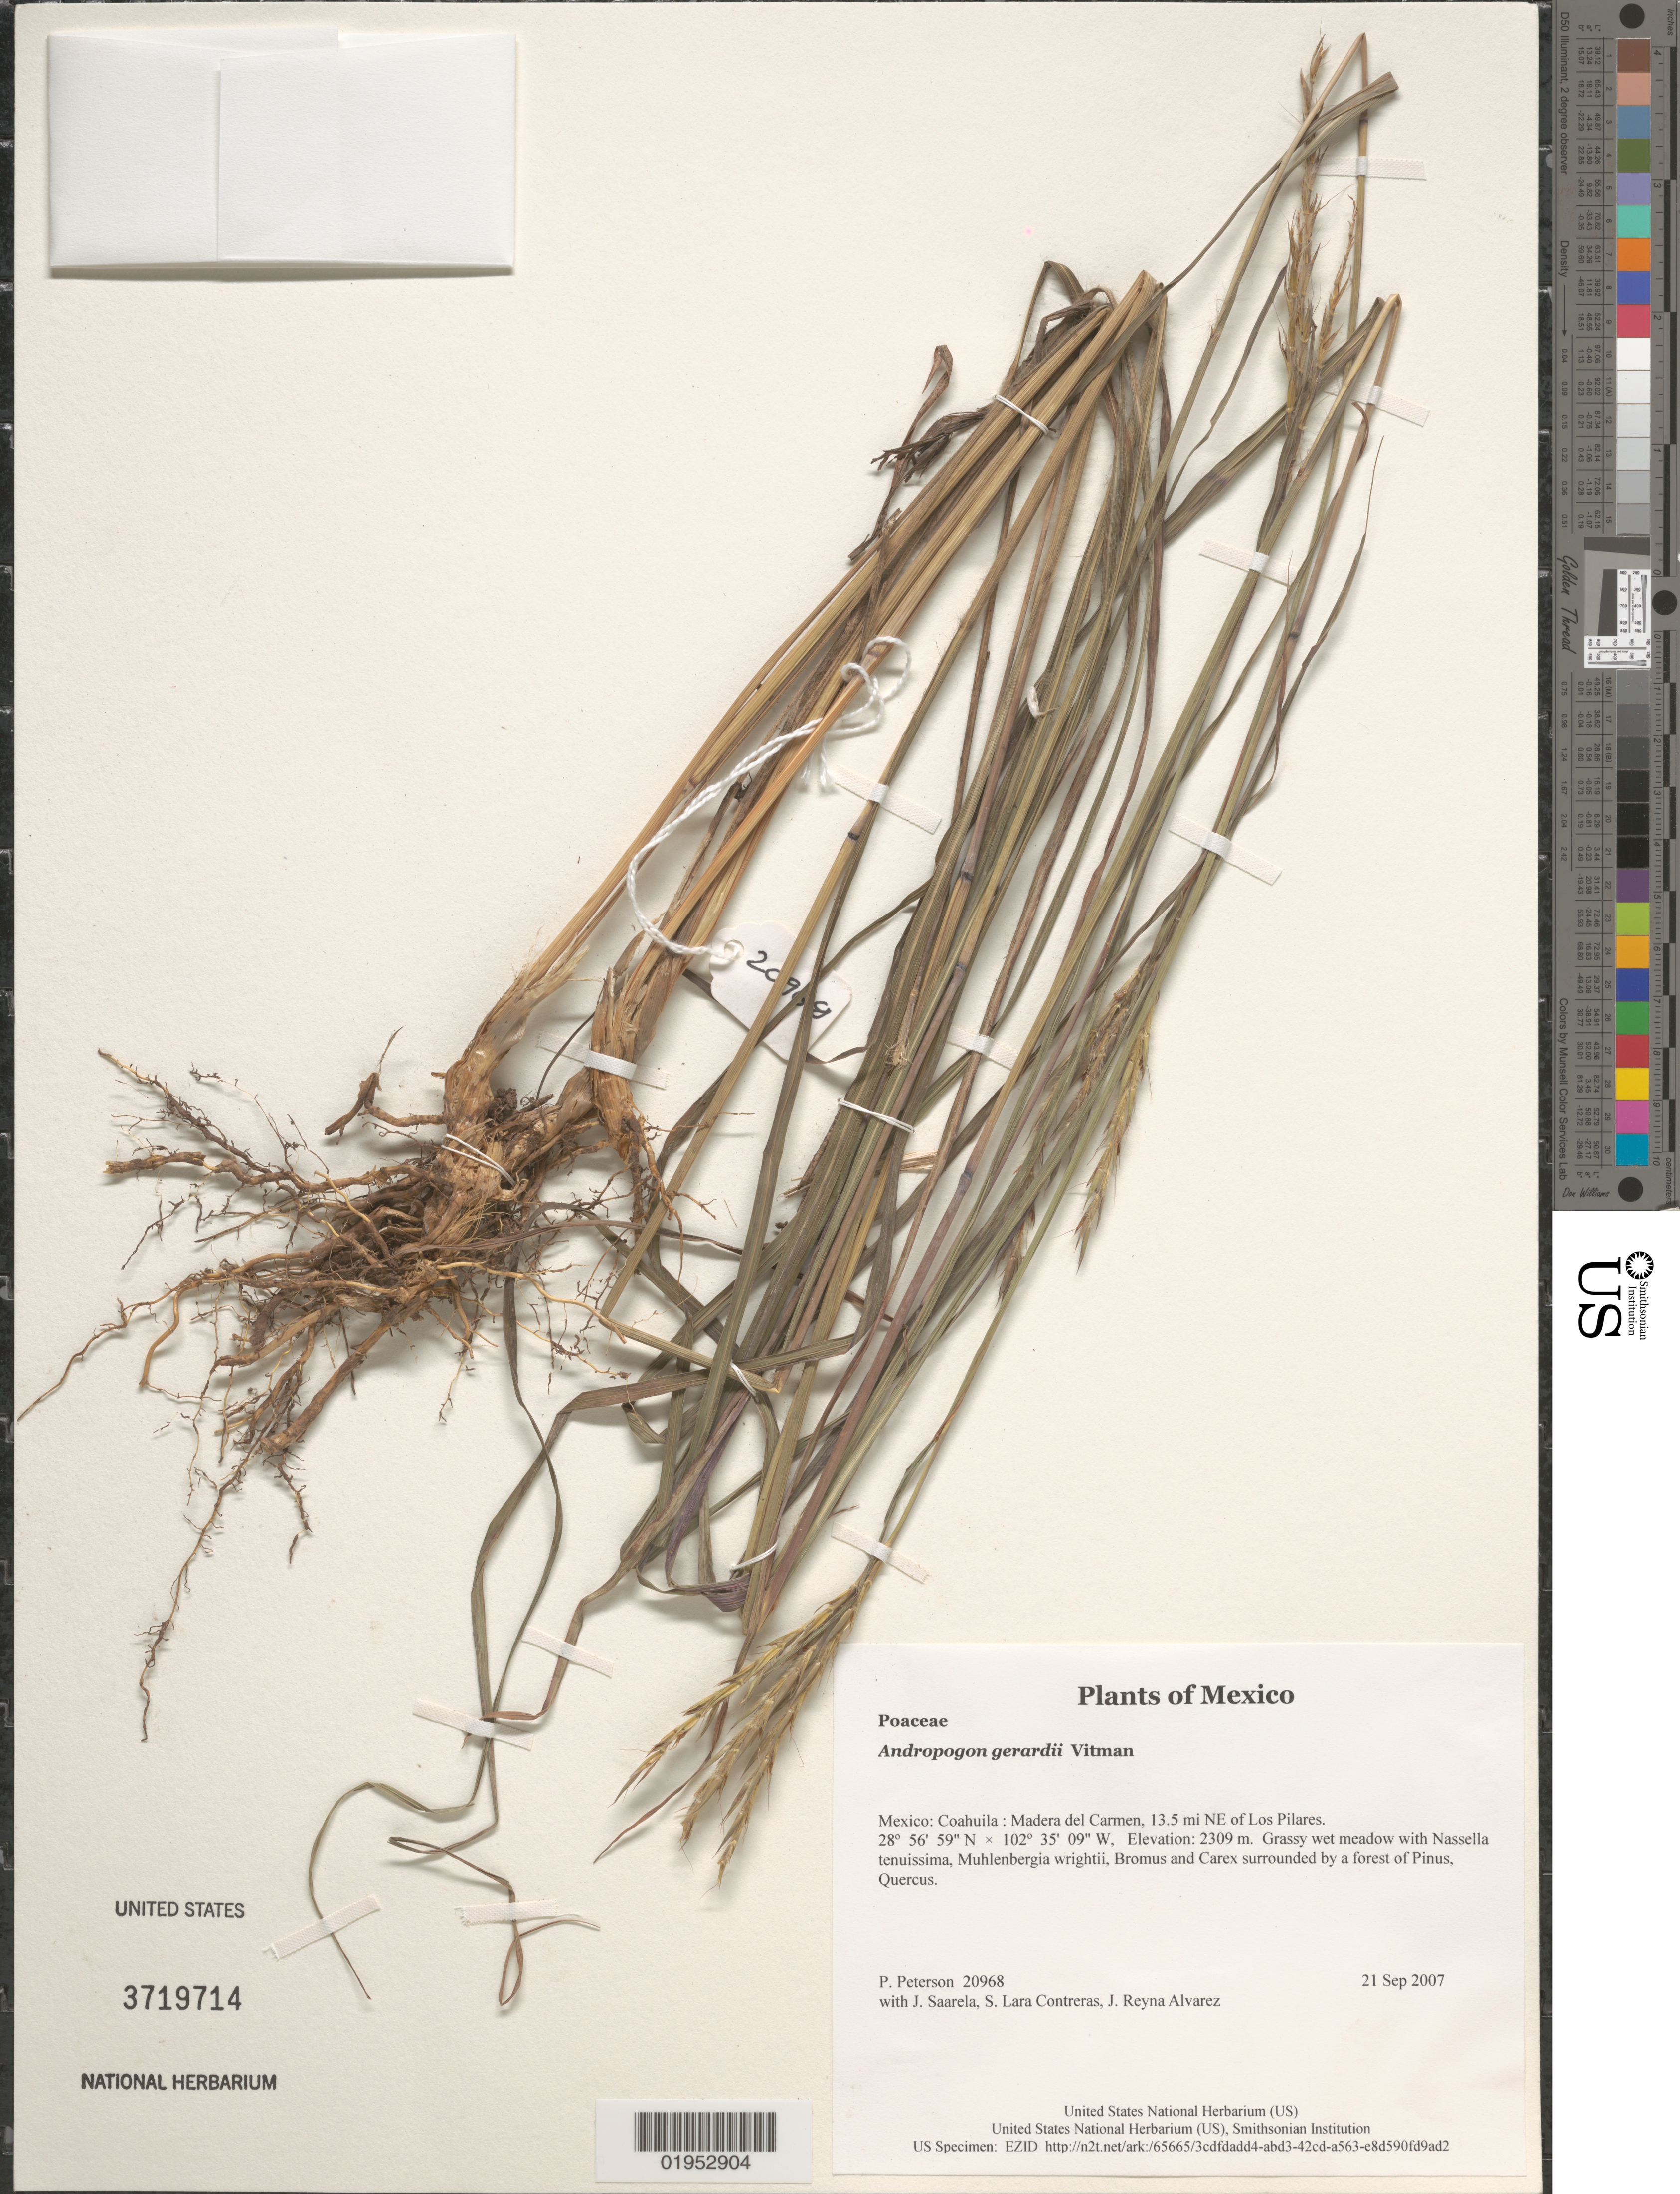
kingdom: Plantae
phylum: Tracheophyta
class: Liliopsida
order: Poales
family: Poaceae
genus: Andropogon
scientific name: Andropogon gerardii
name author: Vitman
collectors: P. M. Peterson, J. Saarela, S. Lara Contreras & J. Reyna Alvarez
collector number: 20968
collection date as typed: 21 Sep 2007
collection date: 2007-09-21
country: Mexico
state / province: Coahuila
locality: Madera del Carmen, 13.5 mi NE of Los Pilares.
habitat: Grassy wet meadow with Nassella tenuissima, Muhlenbergia wrightii, Bromus and Carex surrounded by a forest of Pinus, Quercus.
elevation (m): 2309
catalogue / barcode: US 3719714